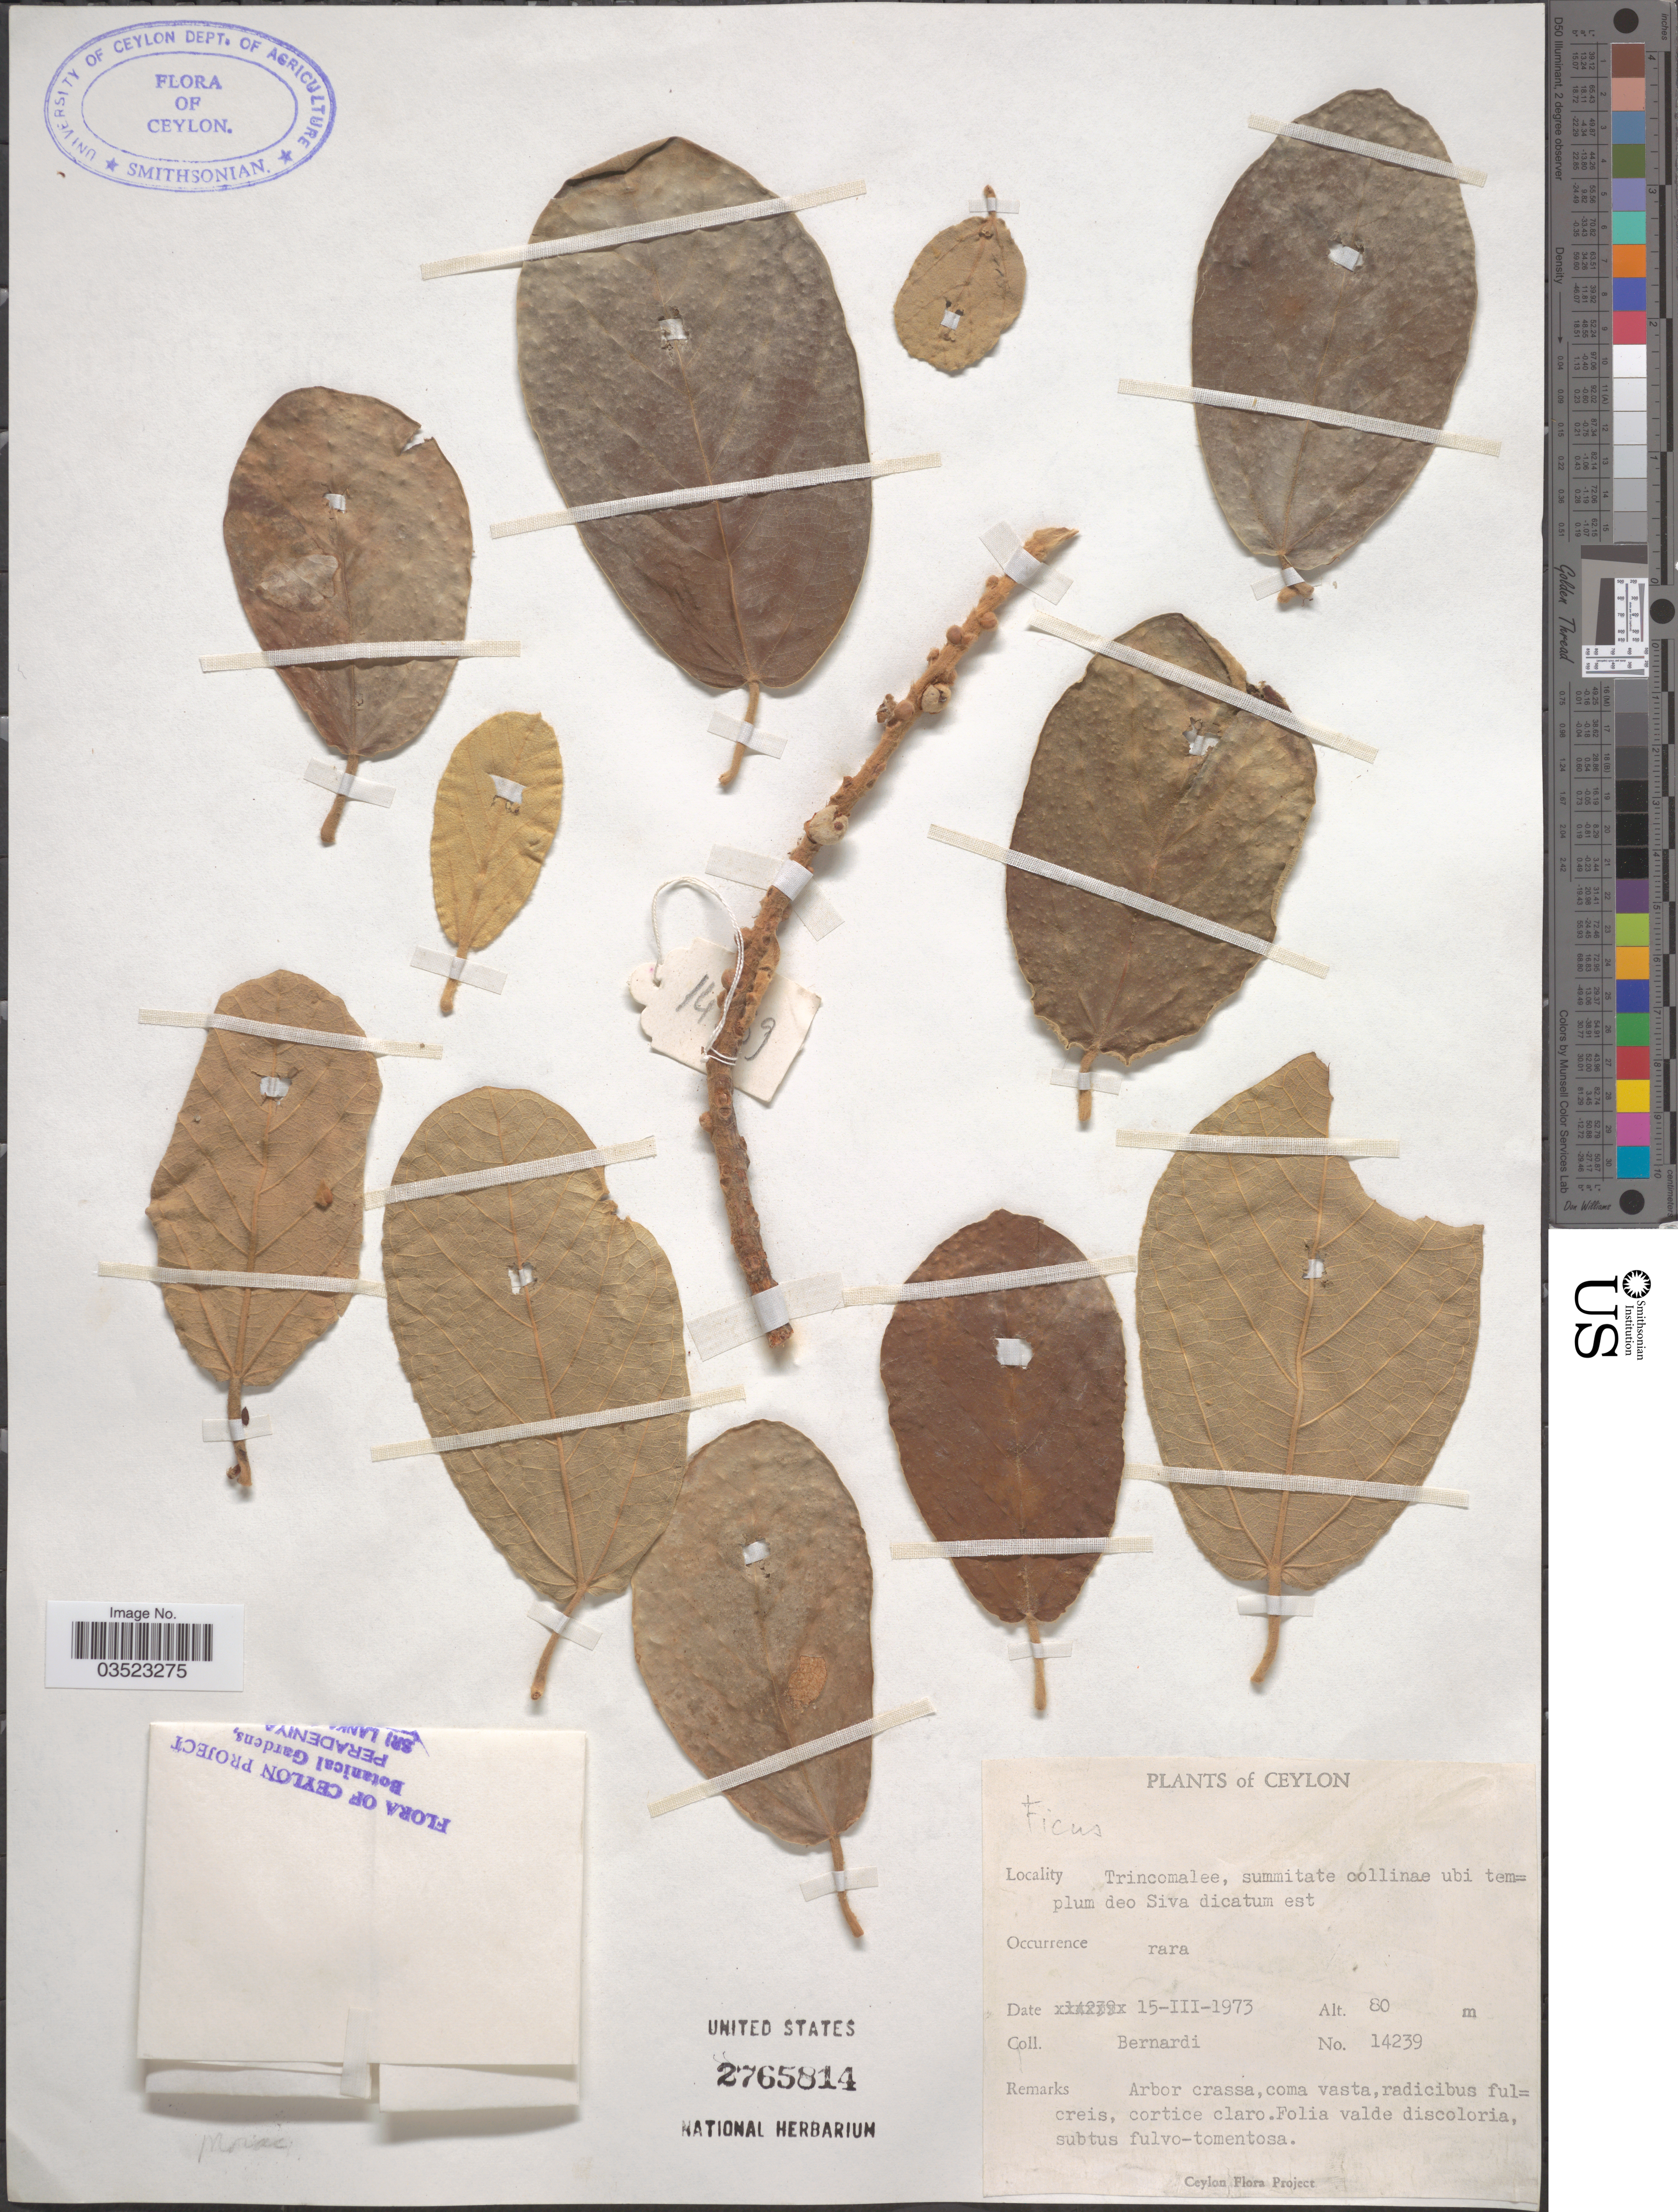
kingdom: Plantae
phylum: Tracheophyta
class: Magnoliopsida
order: Rosales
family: Moraceae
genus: Ficus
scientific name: Ficus sp.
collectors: Bernardi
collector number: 14239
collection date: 1973-03-15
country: Sri Lanka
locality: Ceylon. Trincomalee, summitate collinae ubi templum deo Siva dicatum est.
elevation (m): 80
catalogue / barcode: US 2765814